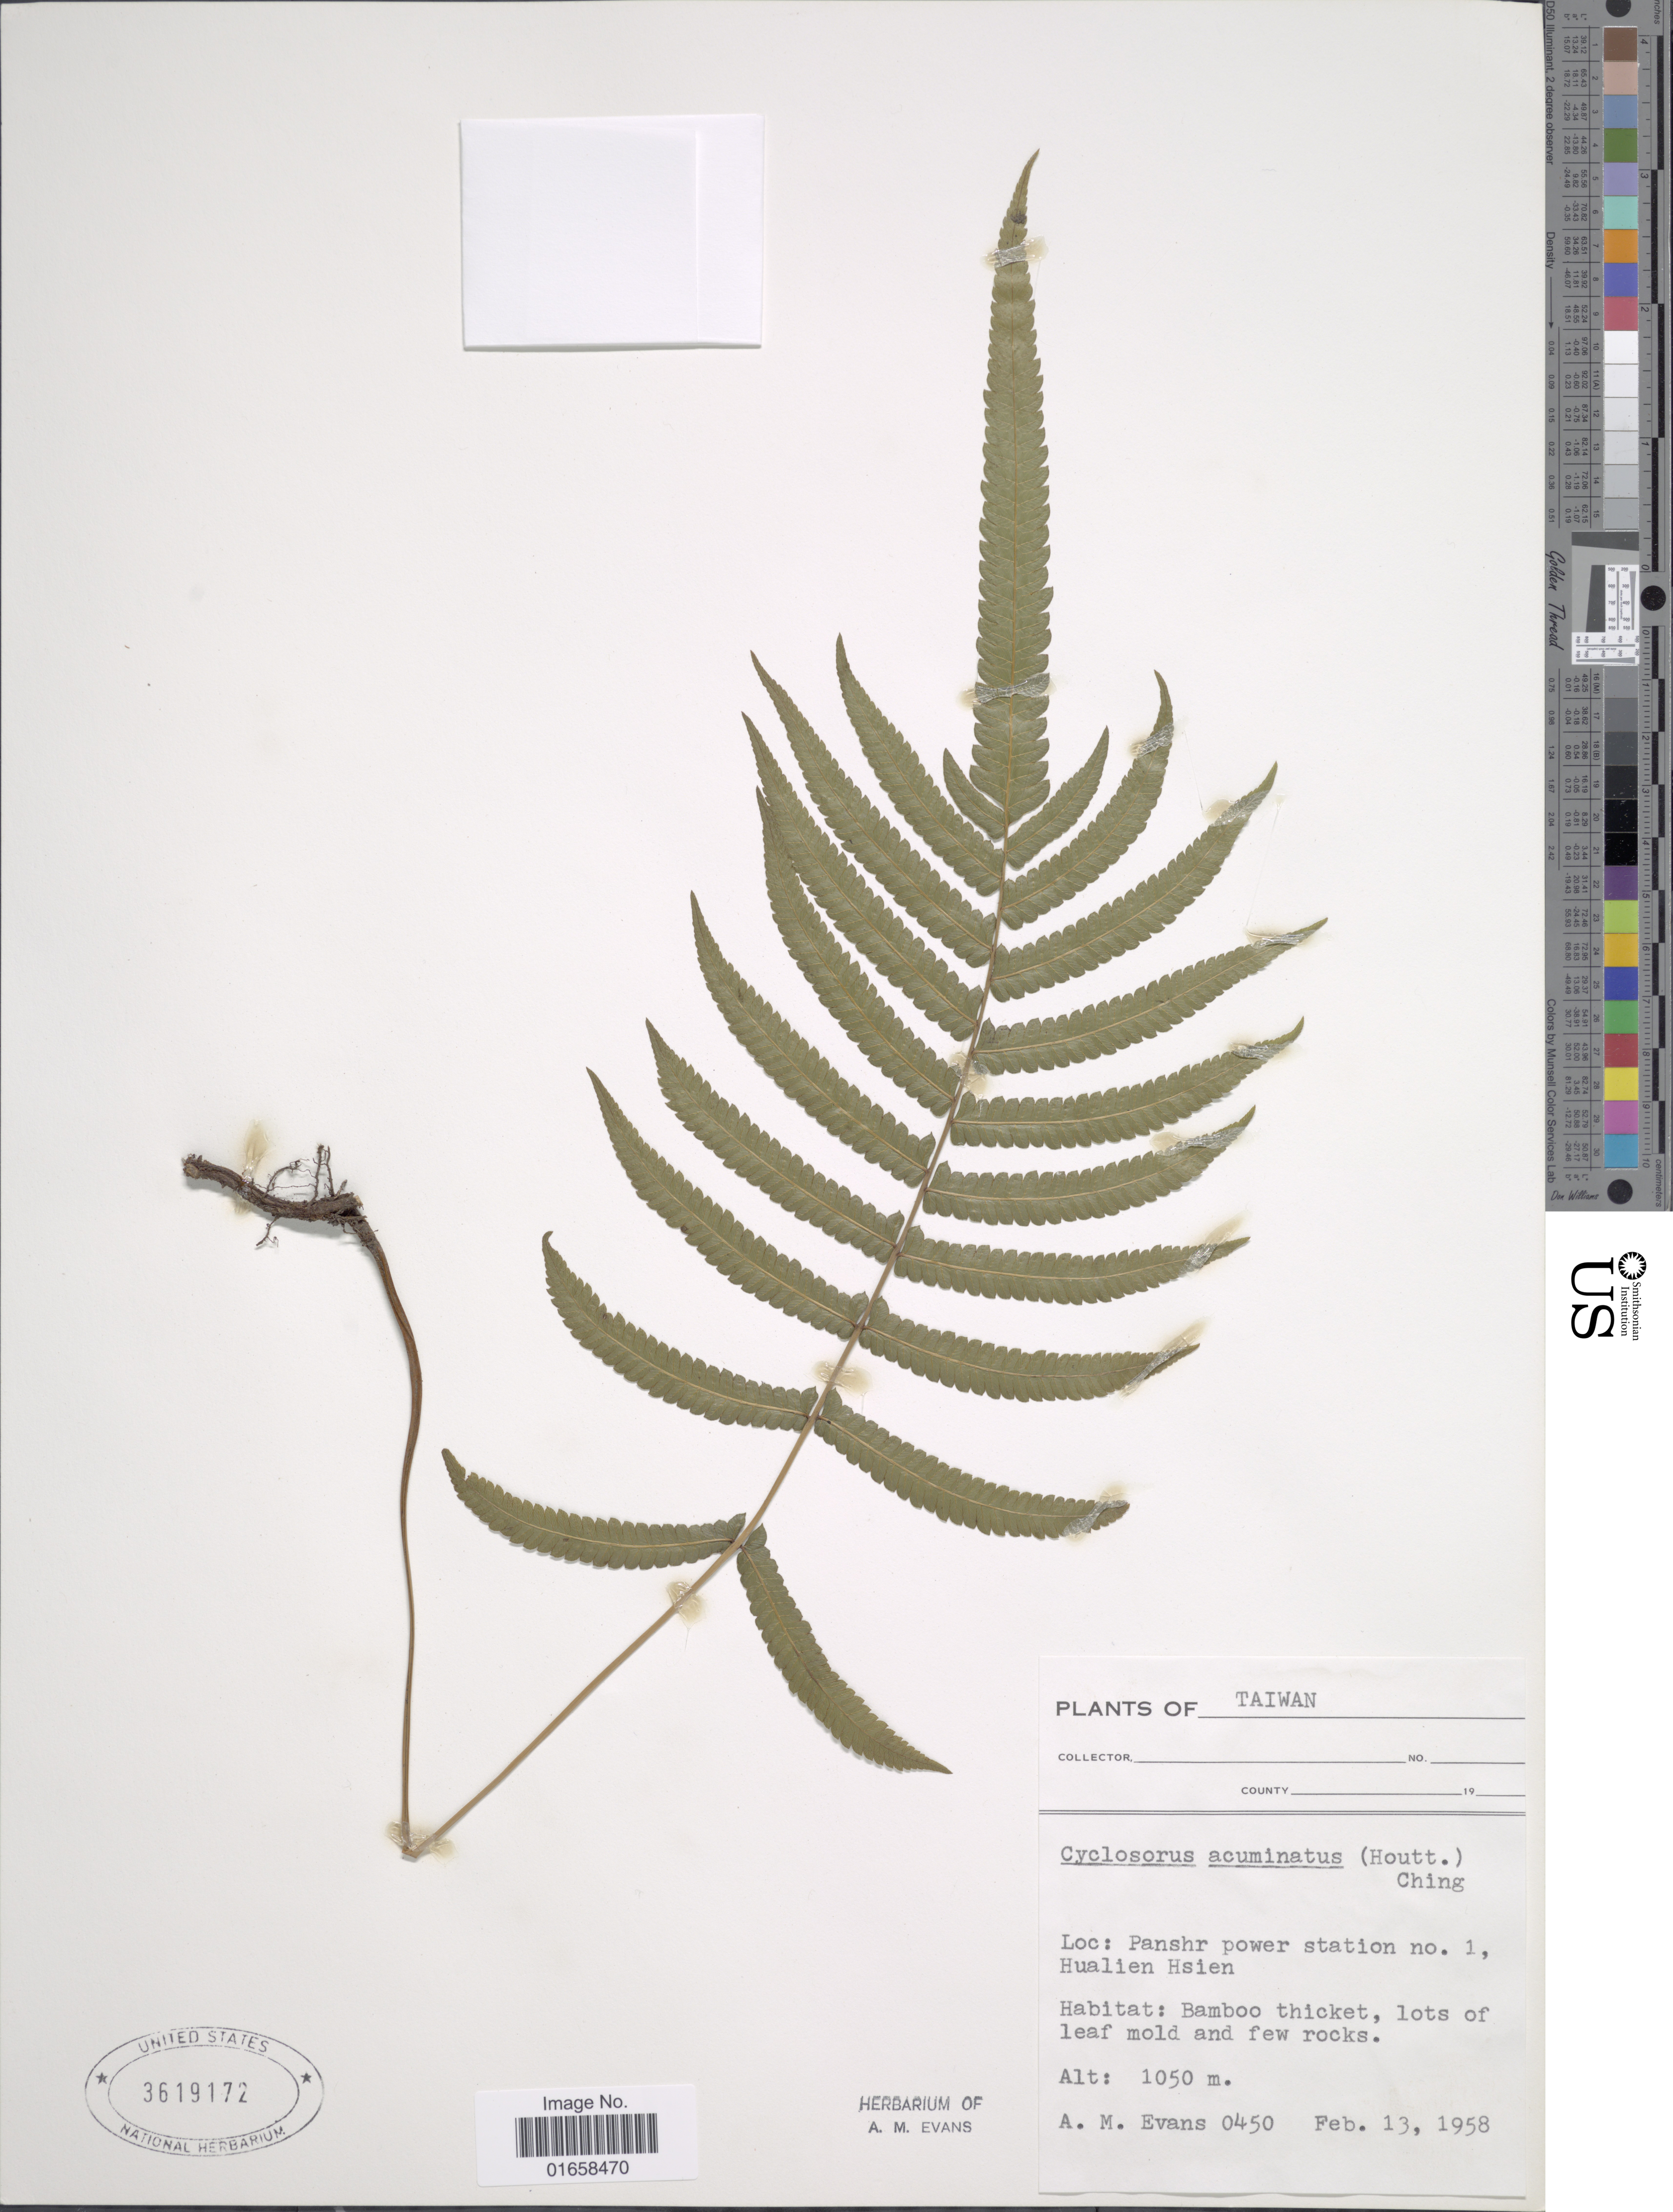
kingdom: Plantae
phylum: Tracheophyta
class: Polypodiopsida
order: Polypodiales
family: Thelypteridaceae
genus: Christella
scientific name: Christella acuminata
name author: (Houtt.) H. Lév.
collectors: A. M. Evans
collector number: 0450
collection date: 1958-02-13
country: Taiwan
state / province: Hualien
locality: Panshr power station no. 1, Hualien Hsien.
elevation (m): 1050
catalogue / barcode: US 3619172